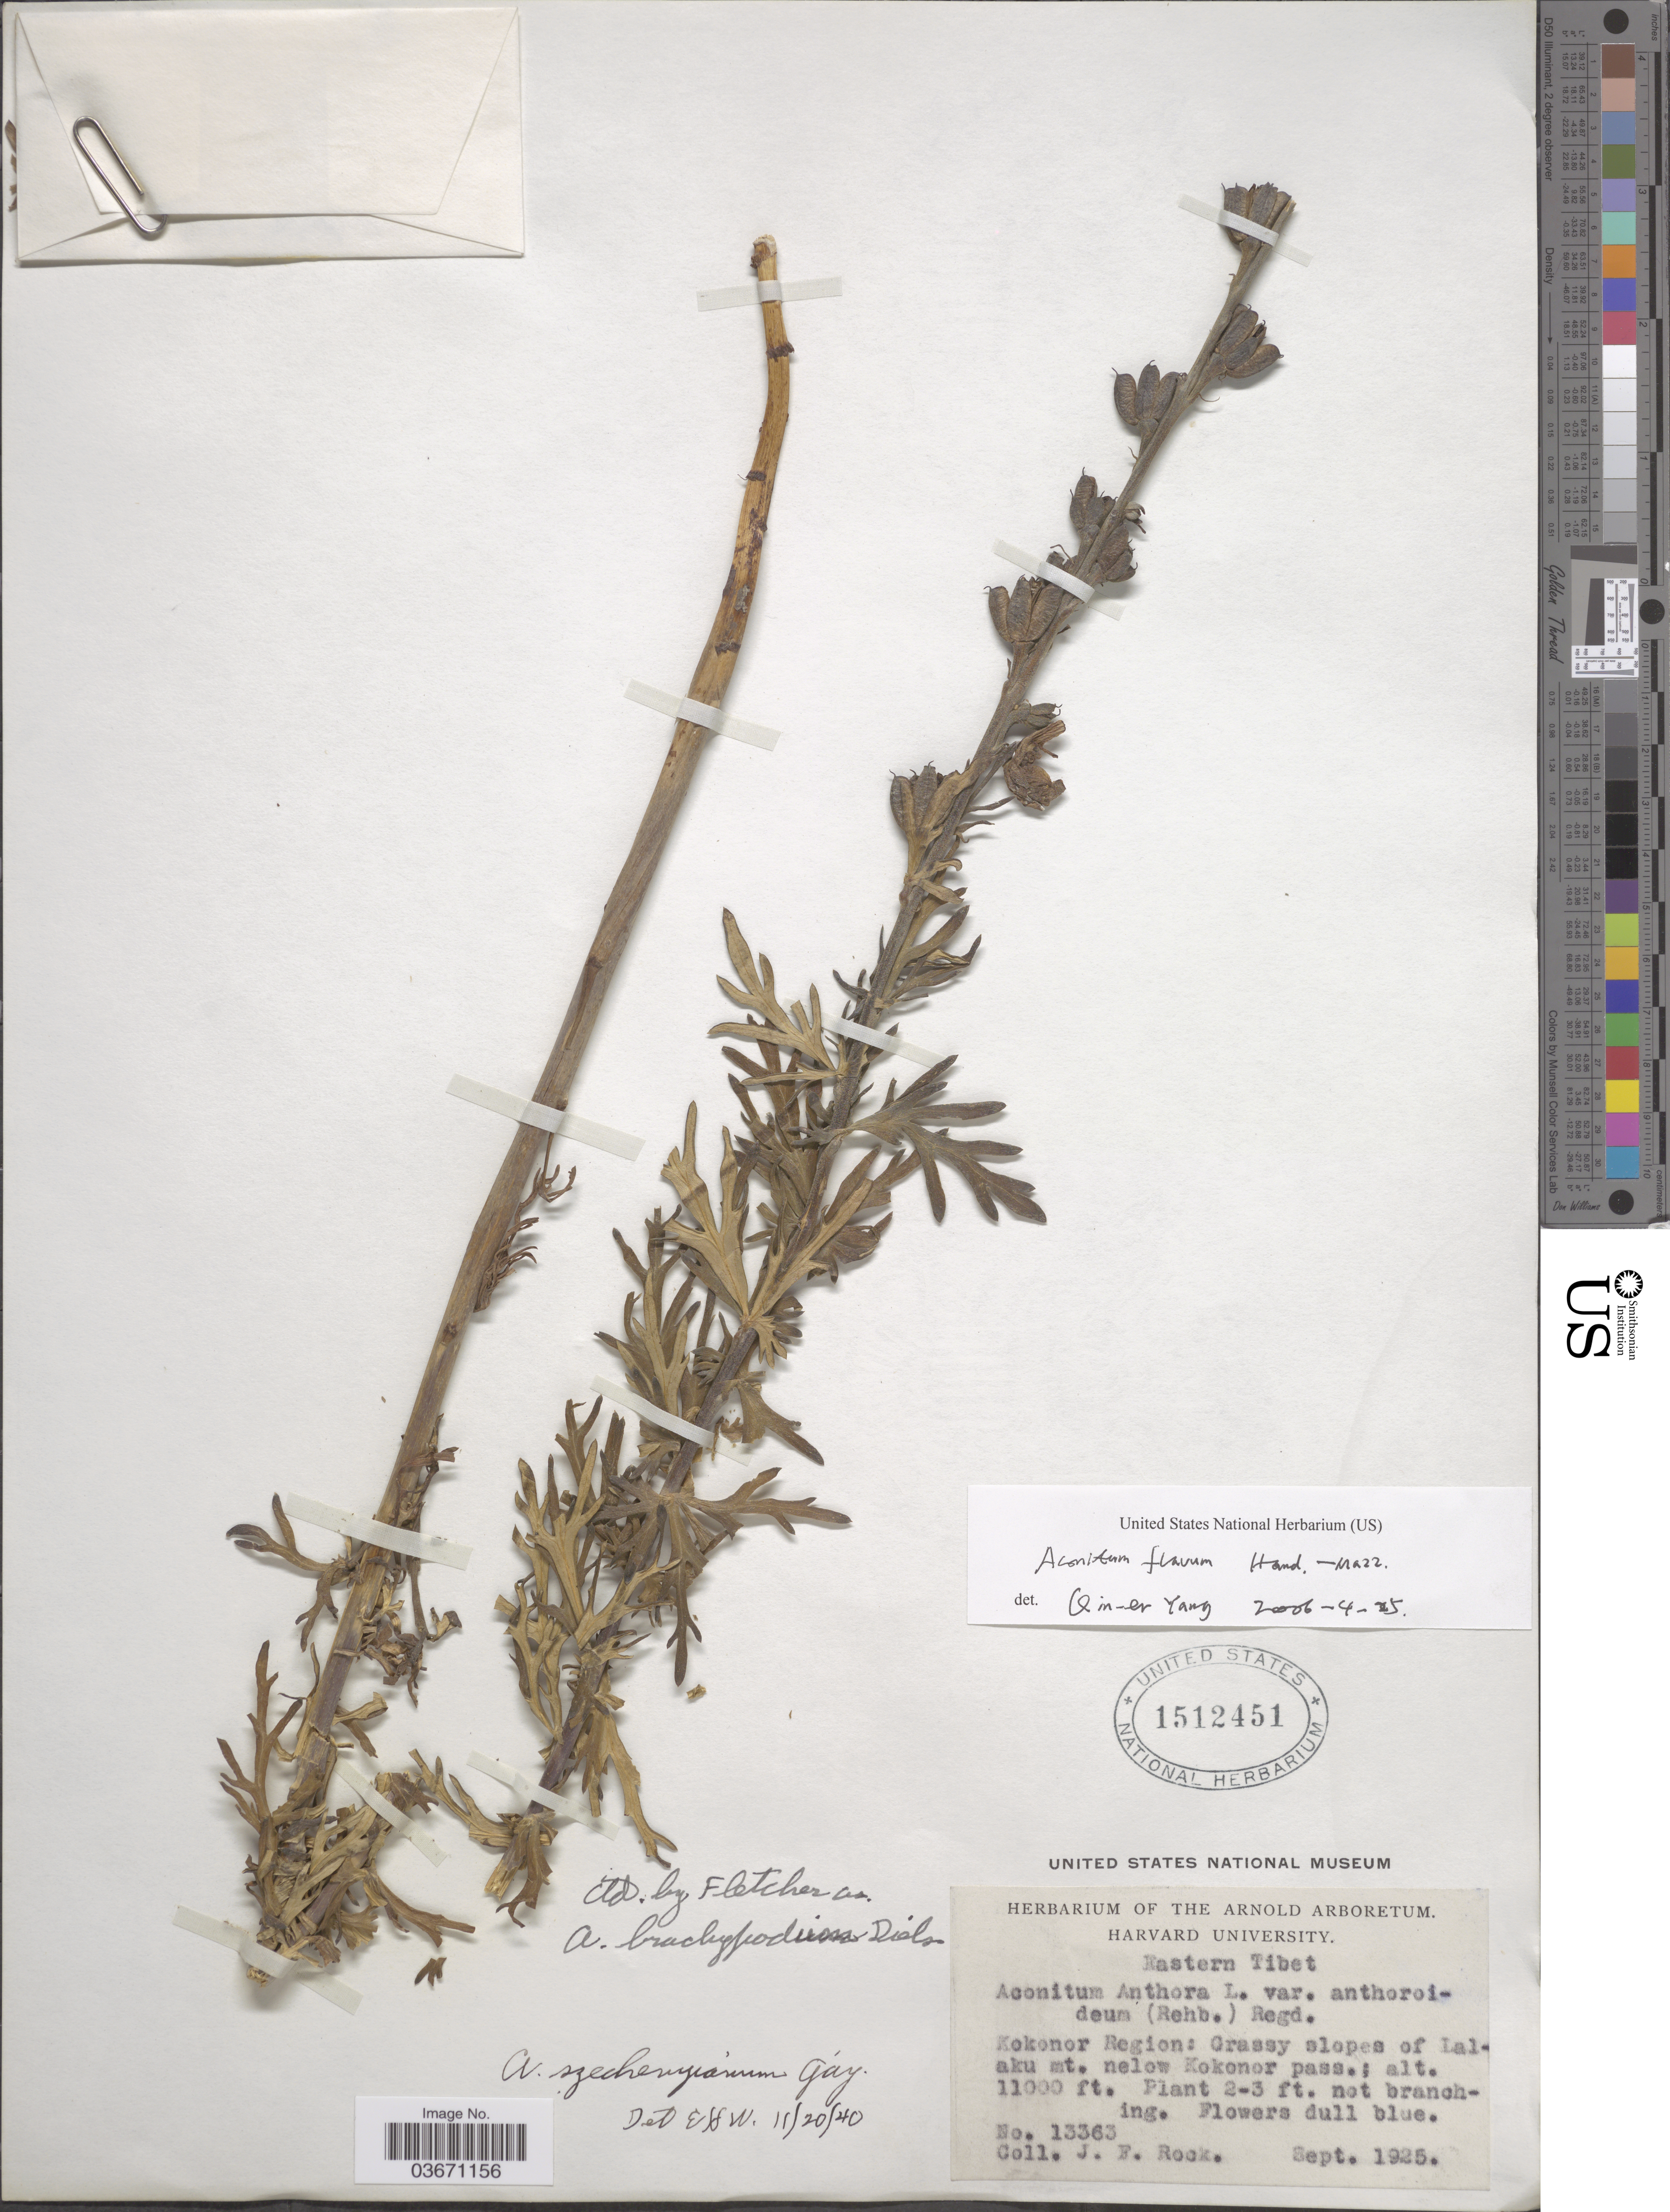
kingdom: Plantae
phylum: Tracheophyta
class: Magnoliopsida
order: Ranunculales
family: Ranunculaceae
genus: Aconitum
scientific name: Aconitum flavum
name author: Hand.-Mazz.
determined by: Yang, Q. E.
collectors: J. Rock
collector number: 13363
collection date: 1925-09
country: China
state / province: Xizang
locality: Eastern Tibet. Kokonor Region: Grassy slopes of Lalaku mt. nelow Kokonor pass.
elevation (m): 3353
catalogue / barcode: US 1512451